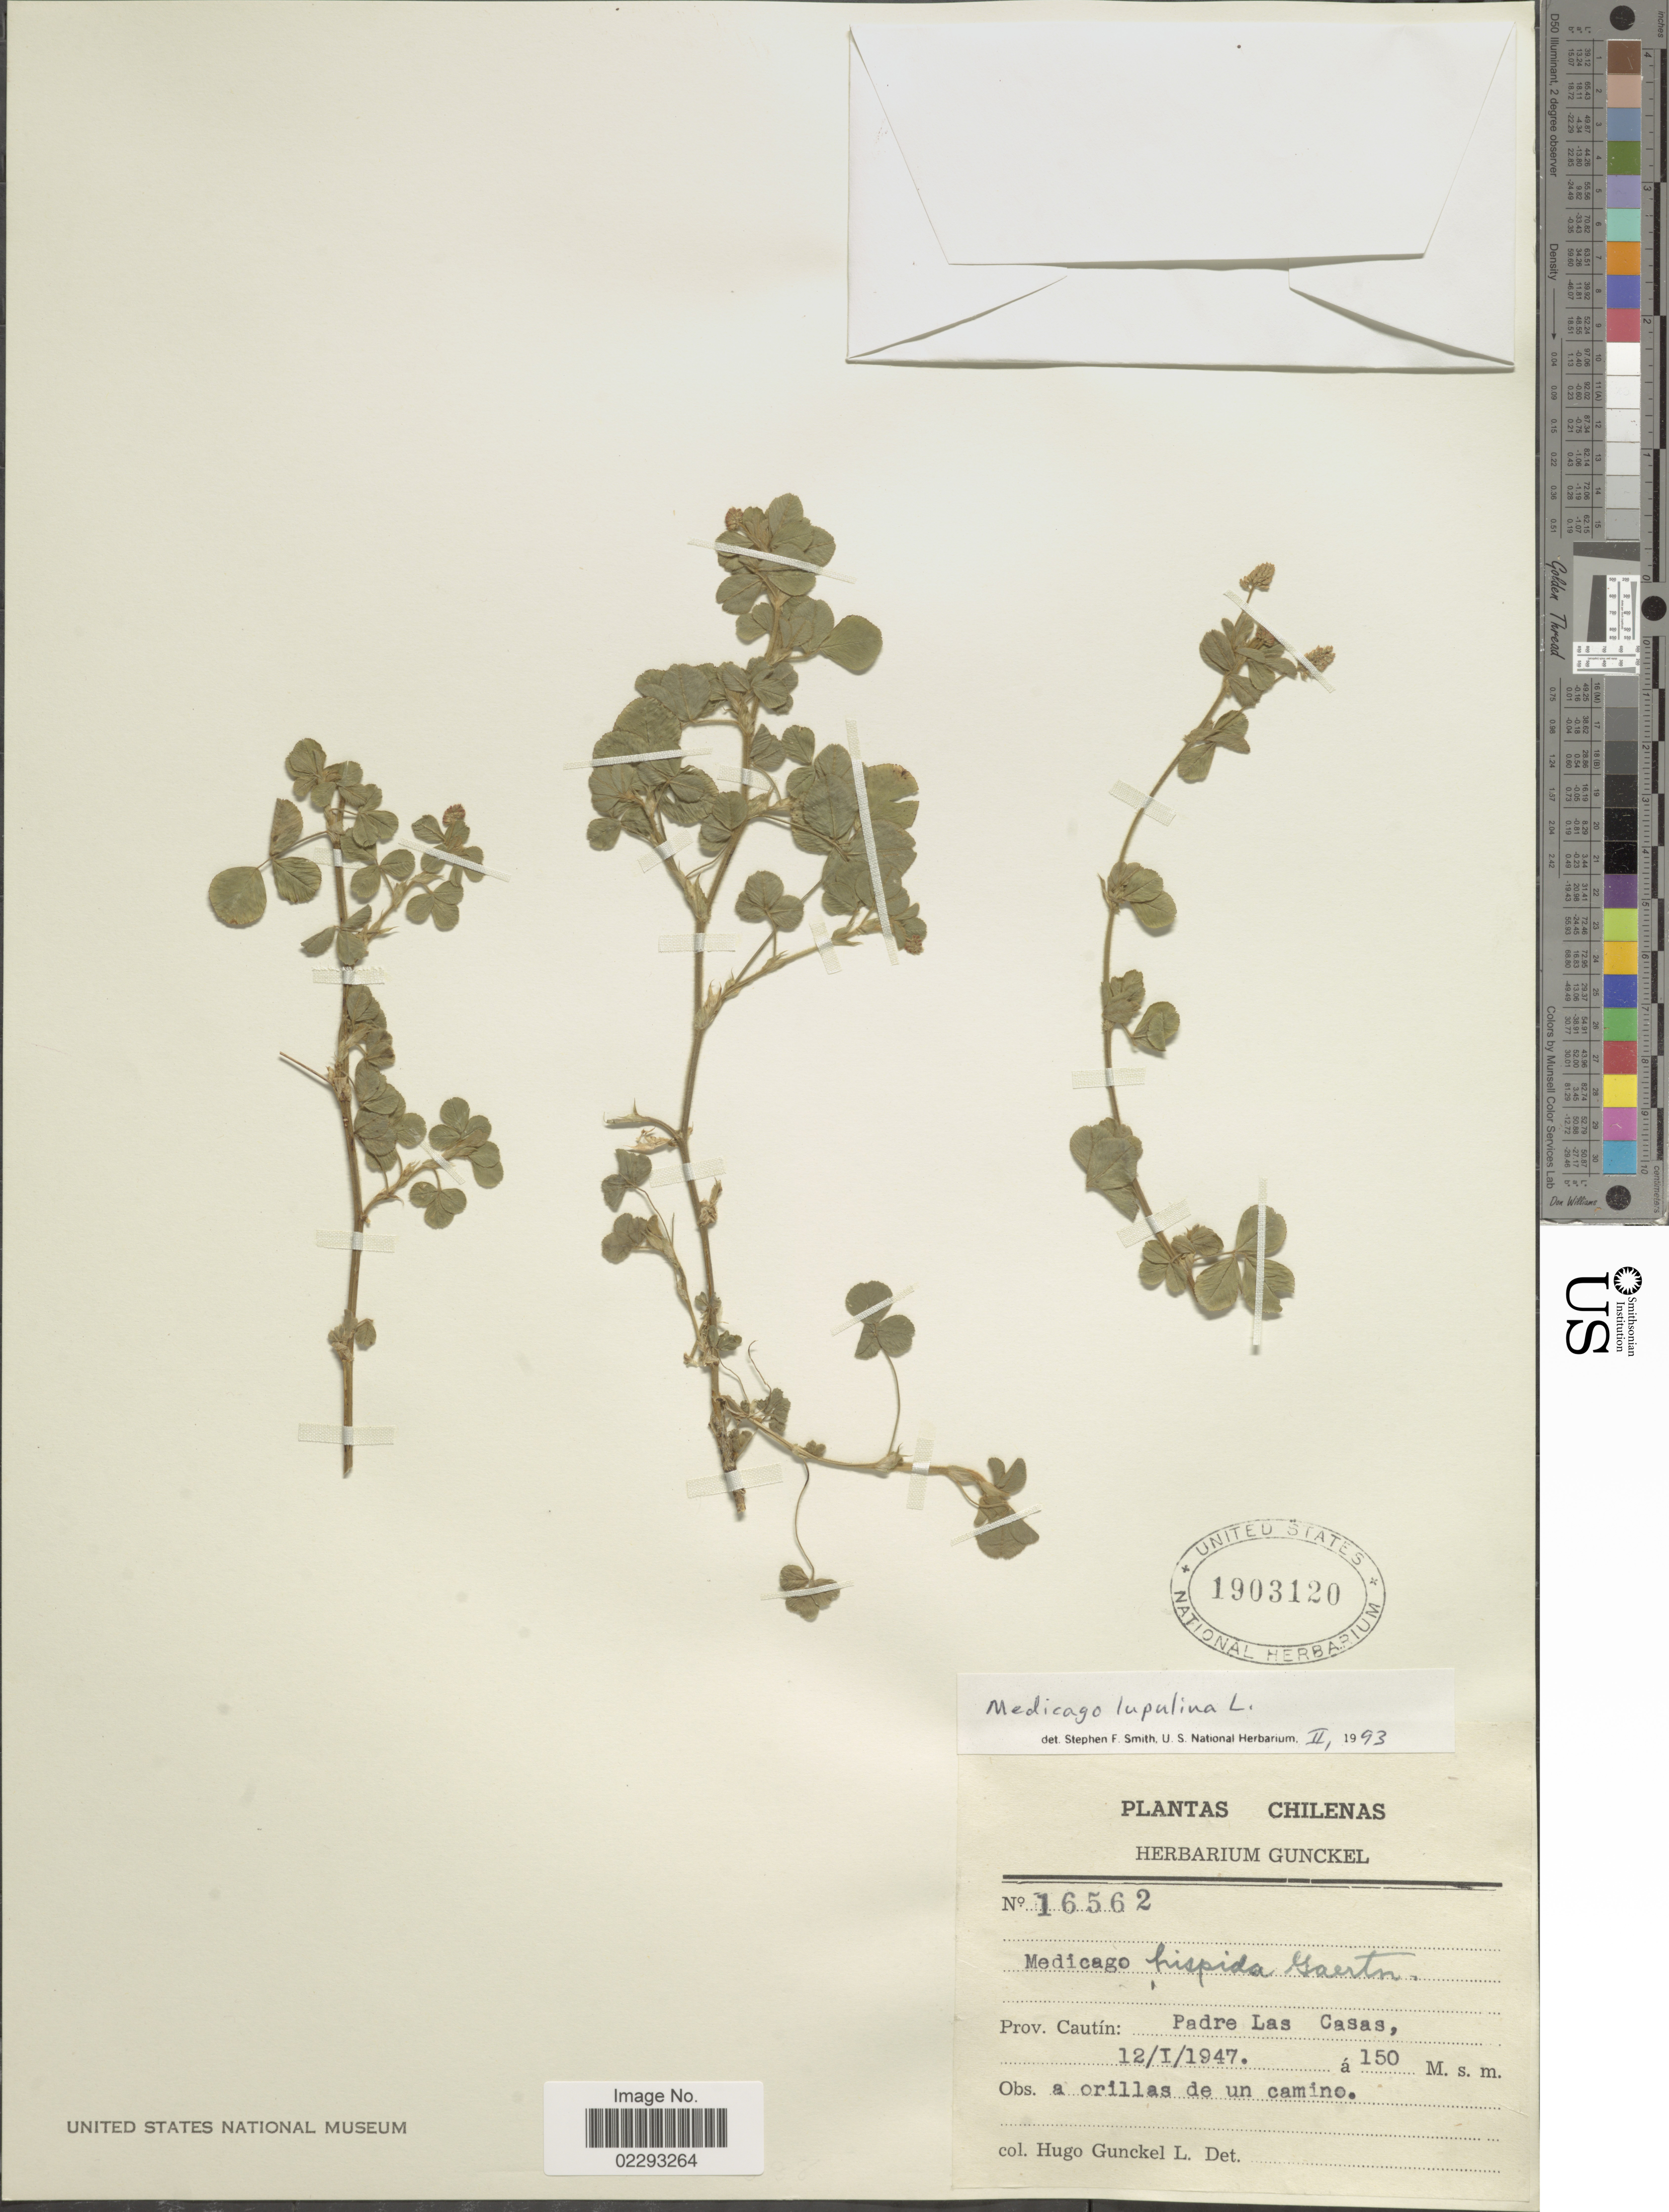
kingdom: Plantae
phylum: Tracheophyta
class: Magnoliopsida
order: Fabales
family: Fabaceae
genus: Medicago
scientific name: Medicago lupulina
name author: L.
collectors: H. Gunckel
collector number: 16562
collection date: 1947-01-12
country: Chile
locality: Prov. Cautín: Padre Las Casas, a orillas de un camino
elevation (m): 150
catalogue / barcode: US 1903120